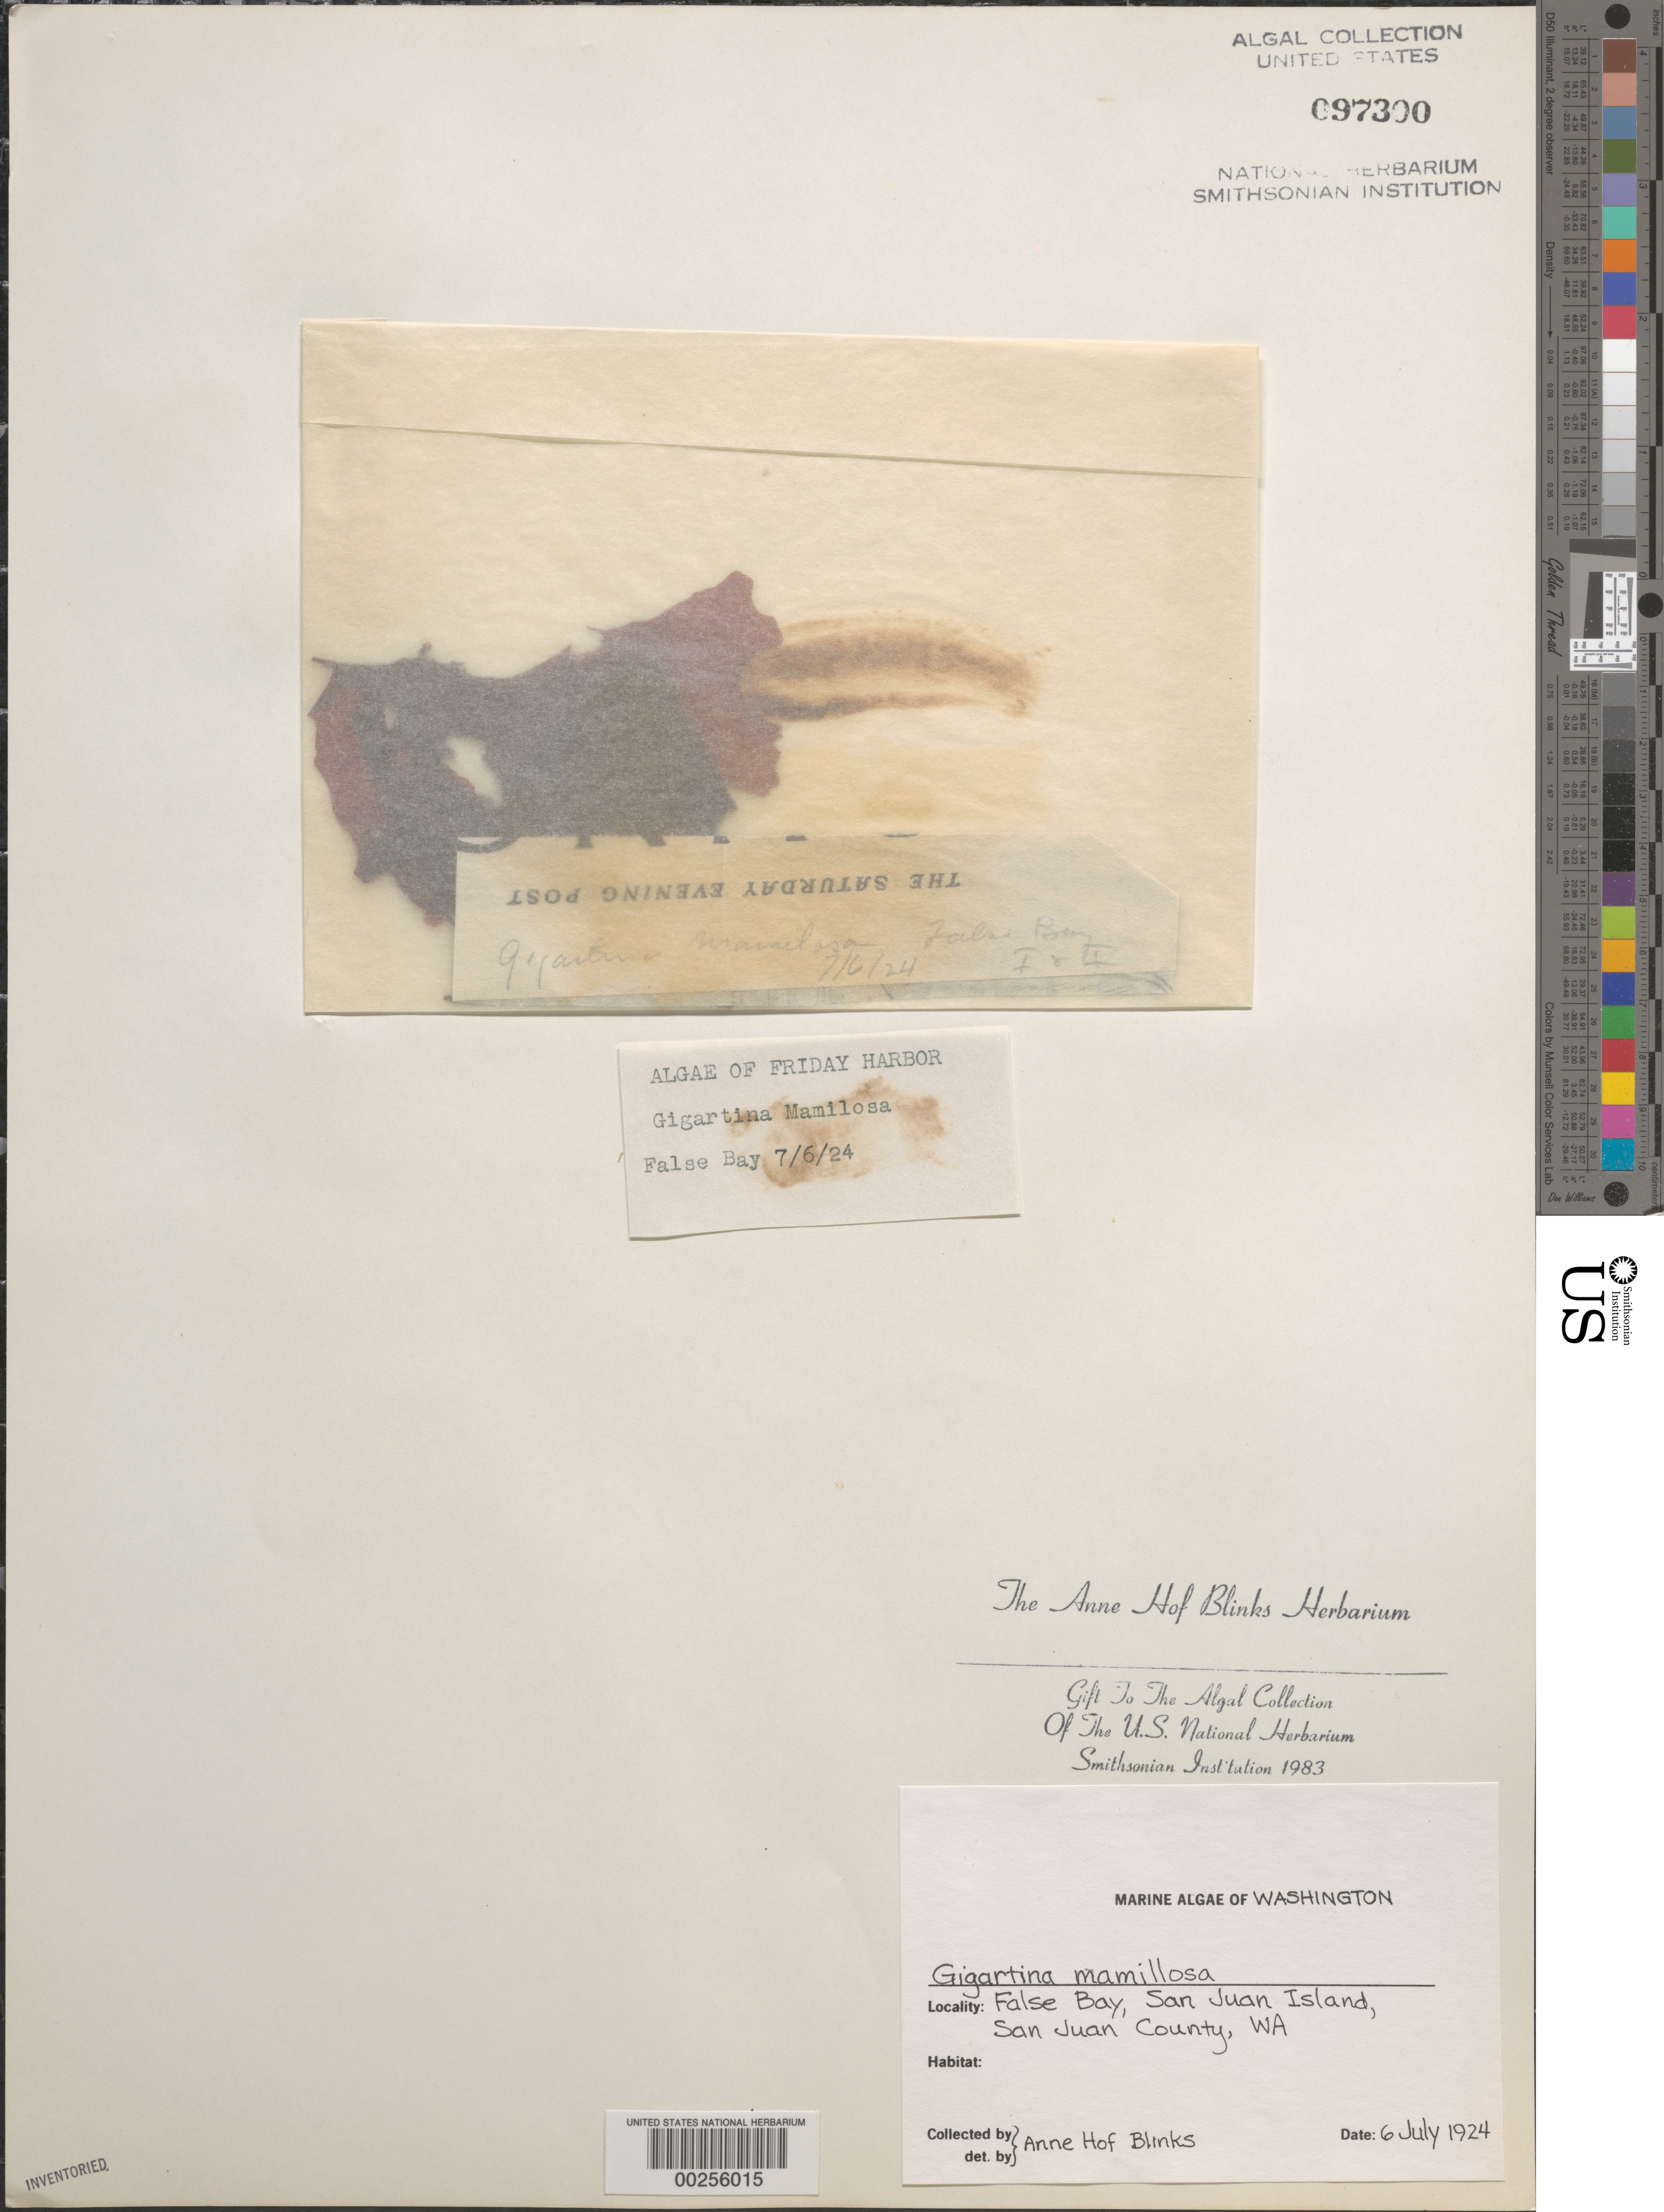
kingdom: Plantae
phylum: Rhodophyta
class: Florideophyceae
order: Gigartinales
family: Phyllophoraceae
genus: Mastocarpus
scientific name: Mastocarpus stellatus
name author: (Stackh.) Guiry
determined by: Algae name updating Project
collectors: A. Blinks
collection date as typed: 06 Jul 1924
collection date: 1924-07-06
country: United States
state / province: Washington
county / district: San Juan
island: San Juan Island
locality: False Bay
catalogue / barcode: US 97300